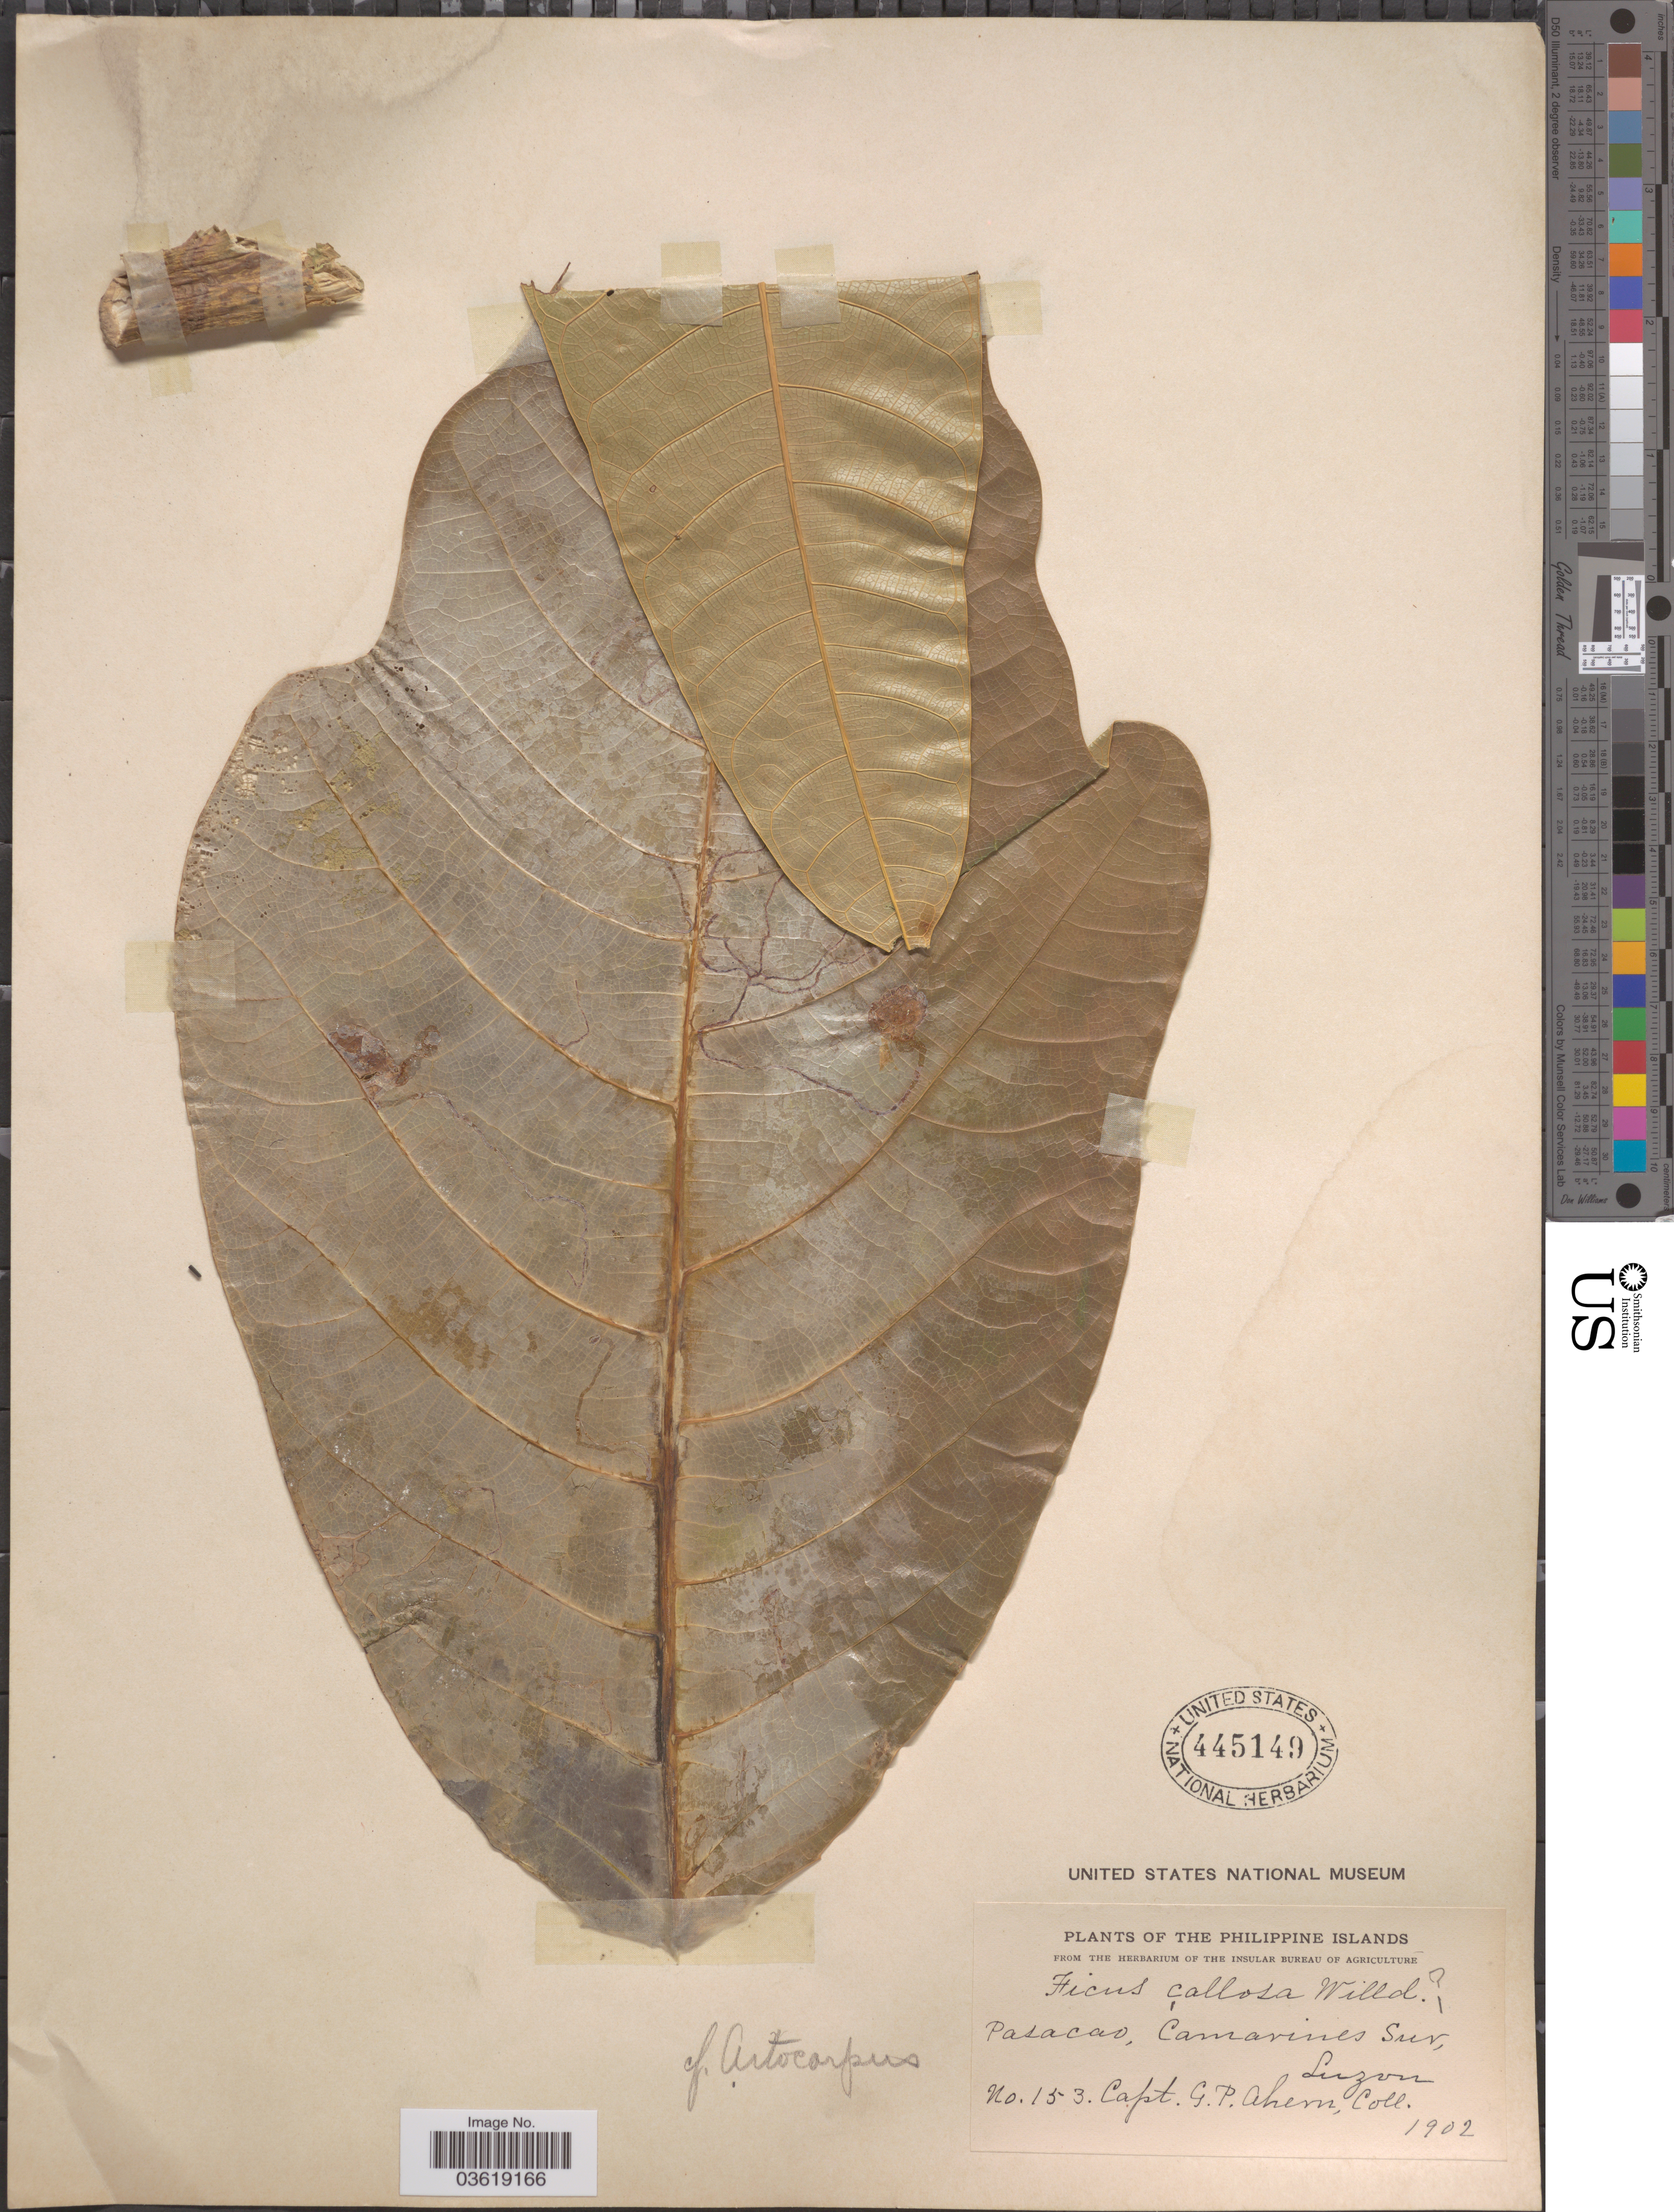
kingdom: Plantae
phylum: Tracheophyta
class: Magnoliopsida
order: Rosales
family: Moraceae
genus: Ficus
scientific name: Ficus callosa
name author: Willd.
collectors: G. Ahern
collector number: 153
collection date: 1902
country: Philippines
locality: The Philippine Islands. Pasacao, Camarines Sur, Luzon.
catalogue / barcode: US 445149